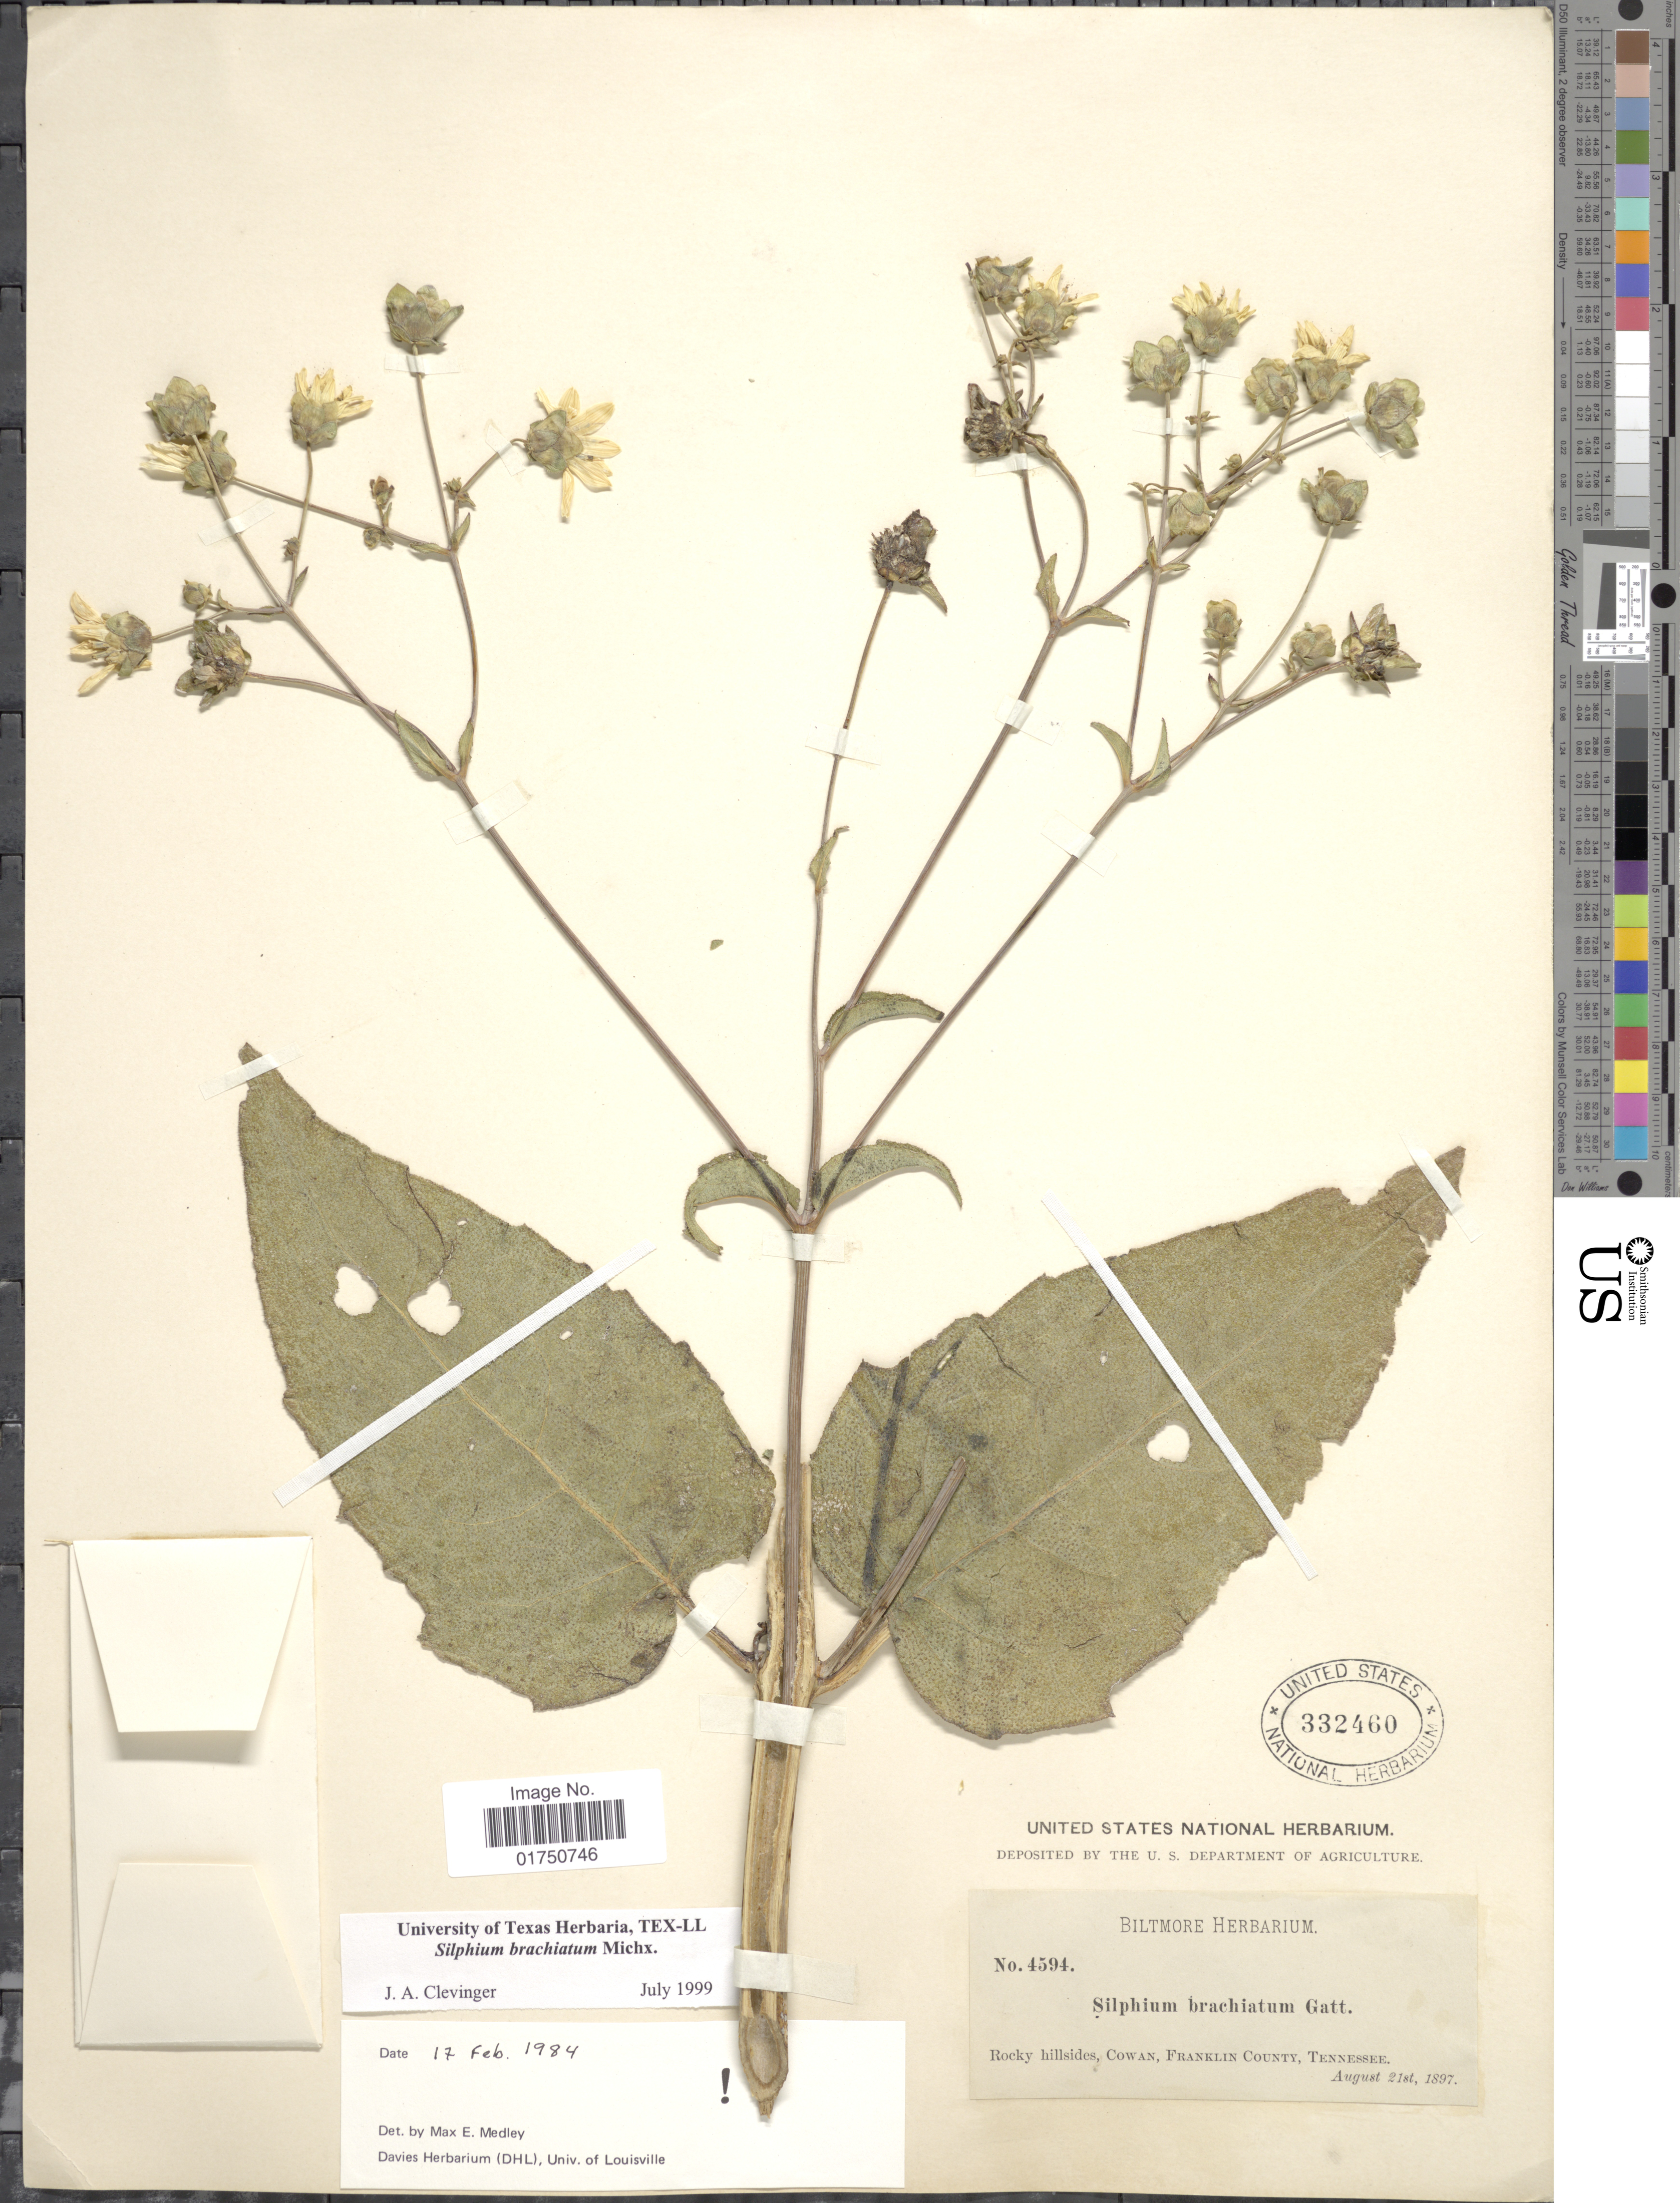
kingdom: Plantae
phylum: Tracheophyta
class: Magnoliopsida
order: Asterales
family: Asteraceae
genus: Silphium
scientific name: Silphium brachiatum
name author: Michx.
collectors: ex herb. Biltmore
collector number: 4594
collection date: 1897-08-21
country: United States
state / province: Tennessee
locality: Rocky hillsides, Cowan, Franklin County, Tennessee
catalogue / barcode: US 332460